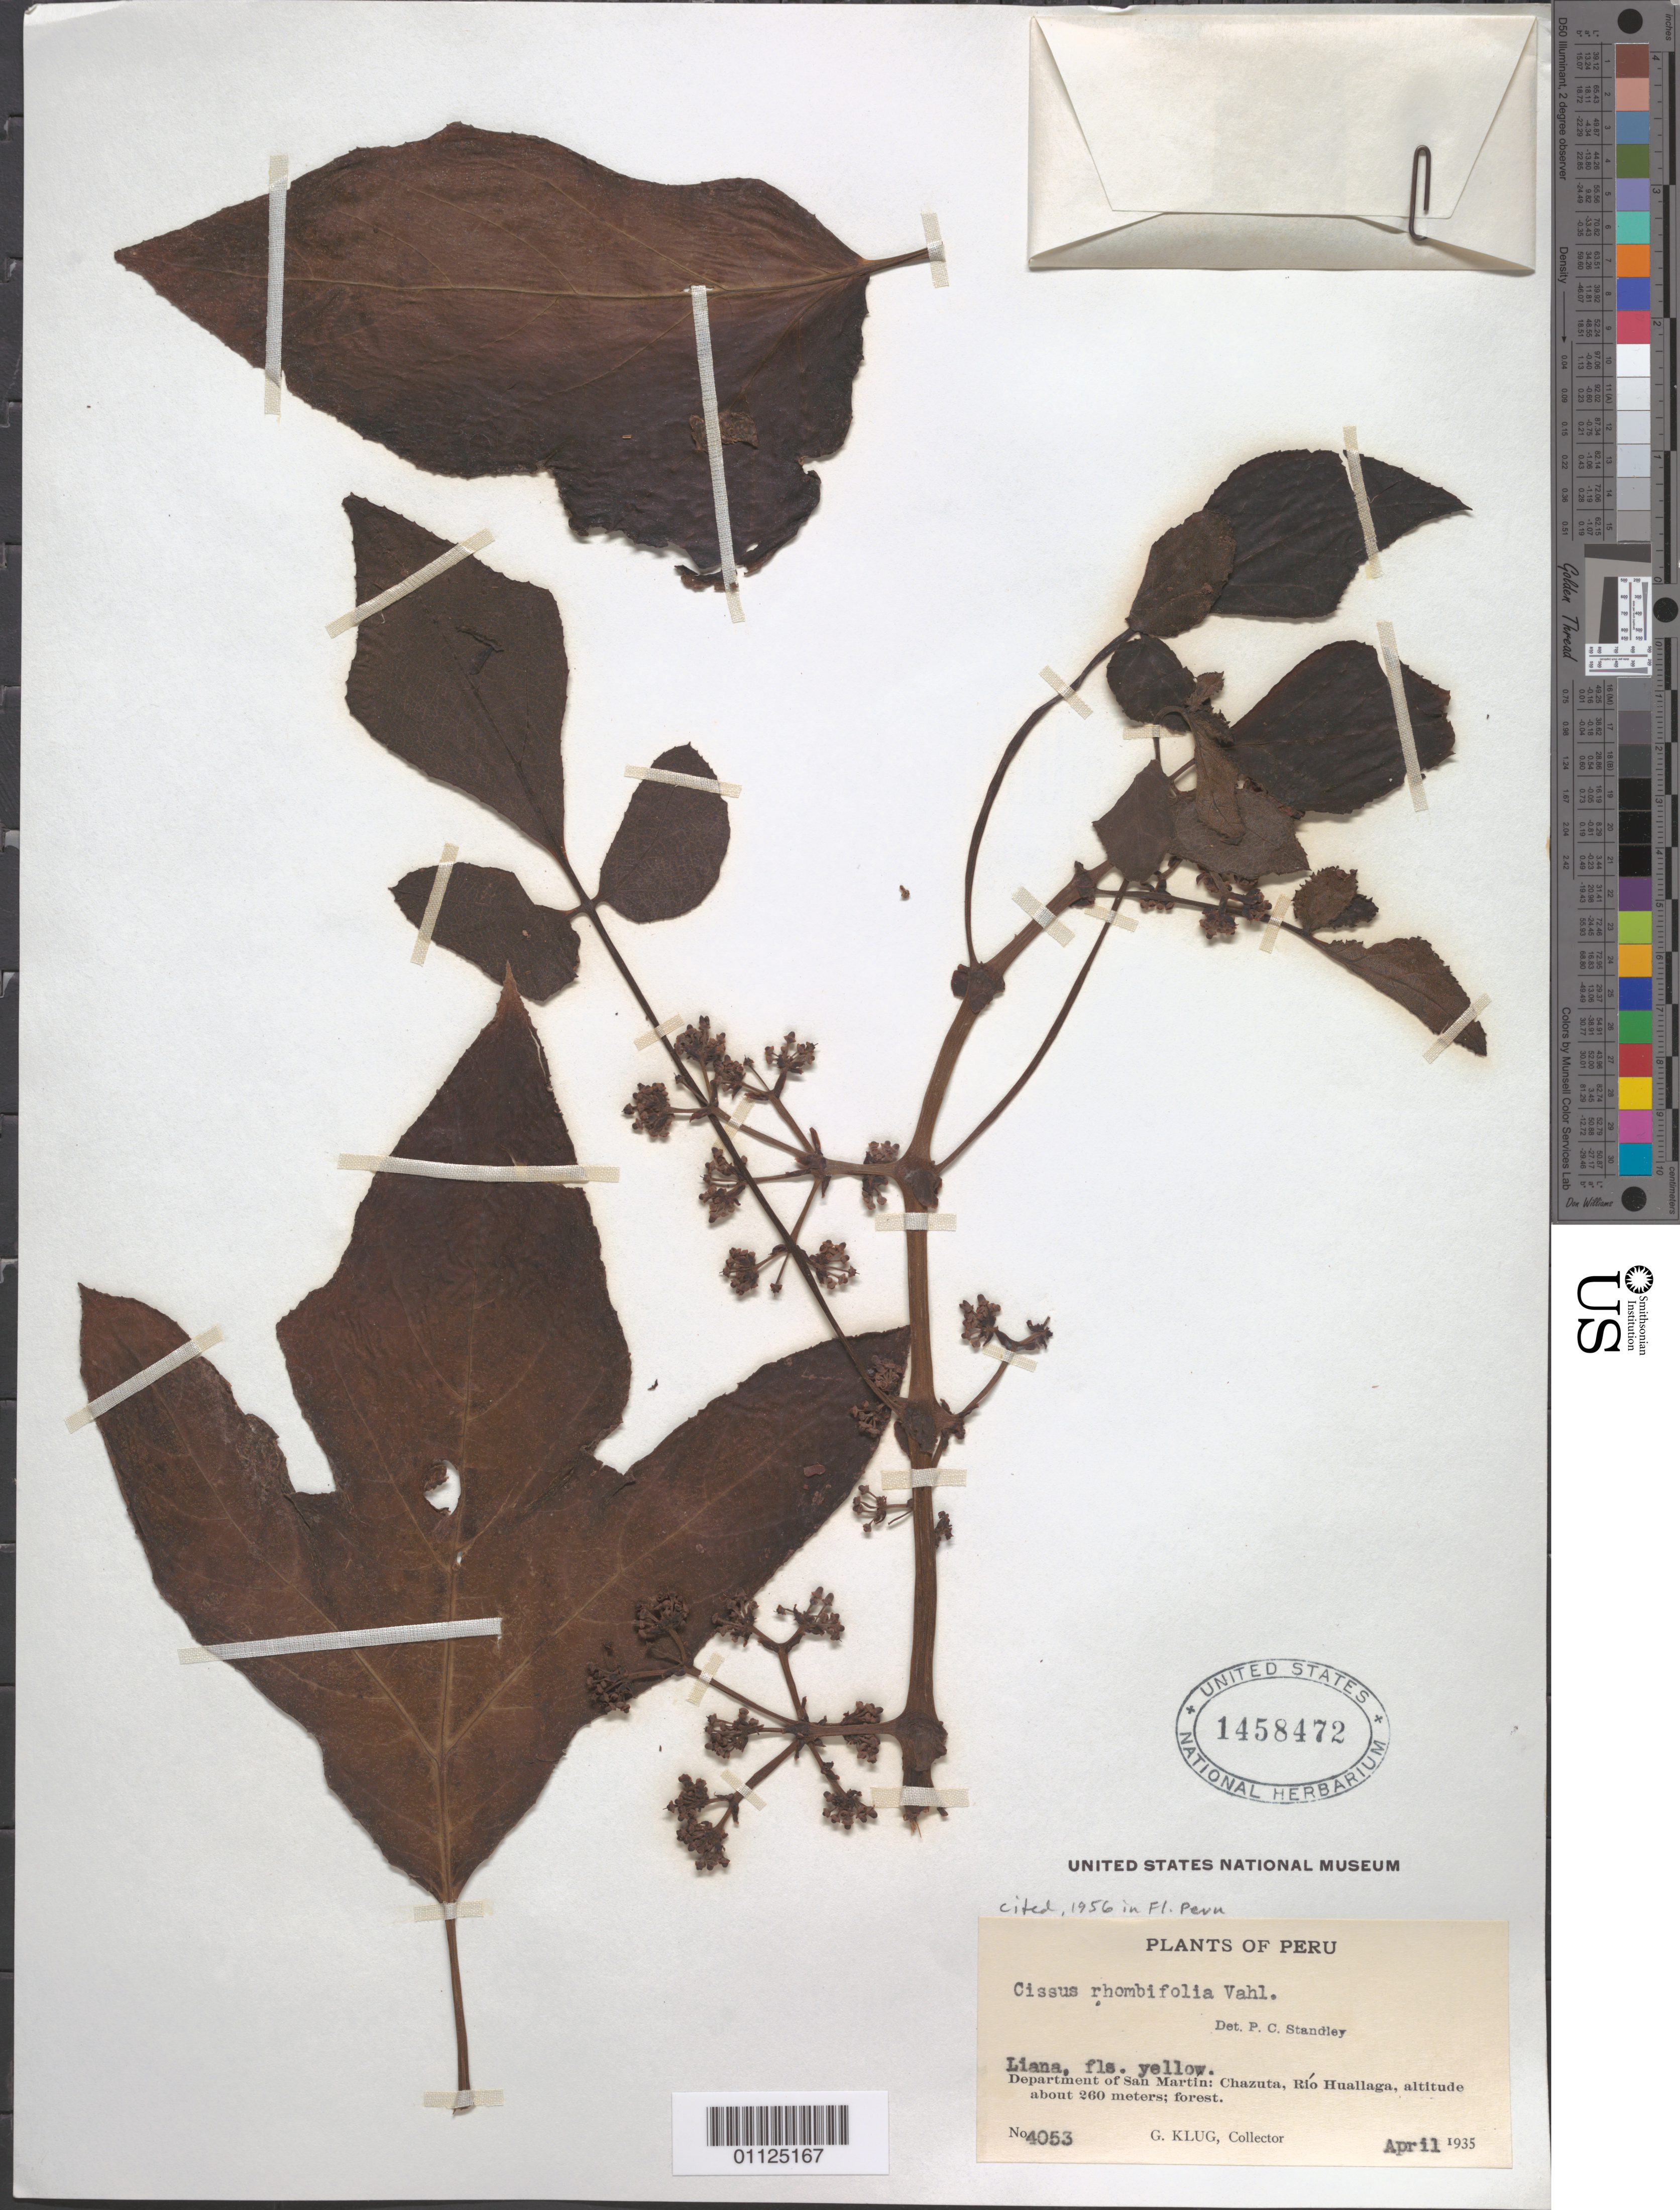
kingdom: Plantae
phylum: Tracheophyta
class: Magnoliopsida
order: Vitales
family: Vitaceae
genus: Cissus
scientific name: Cissus obliqua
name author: Ruiz & Pav.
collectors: G. Klug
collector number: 4053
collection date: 1935-04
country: Peru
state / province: San Martín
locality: Chazuta, Rio Huallaga.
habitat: Liana. Forest.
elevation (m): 260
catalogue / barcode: US 1458472